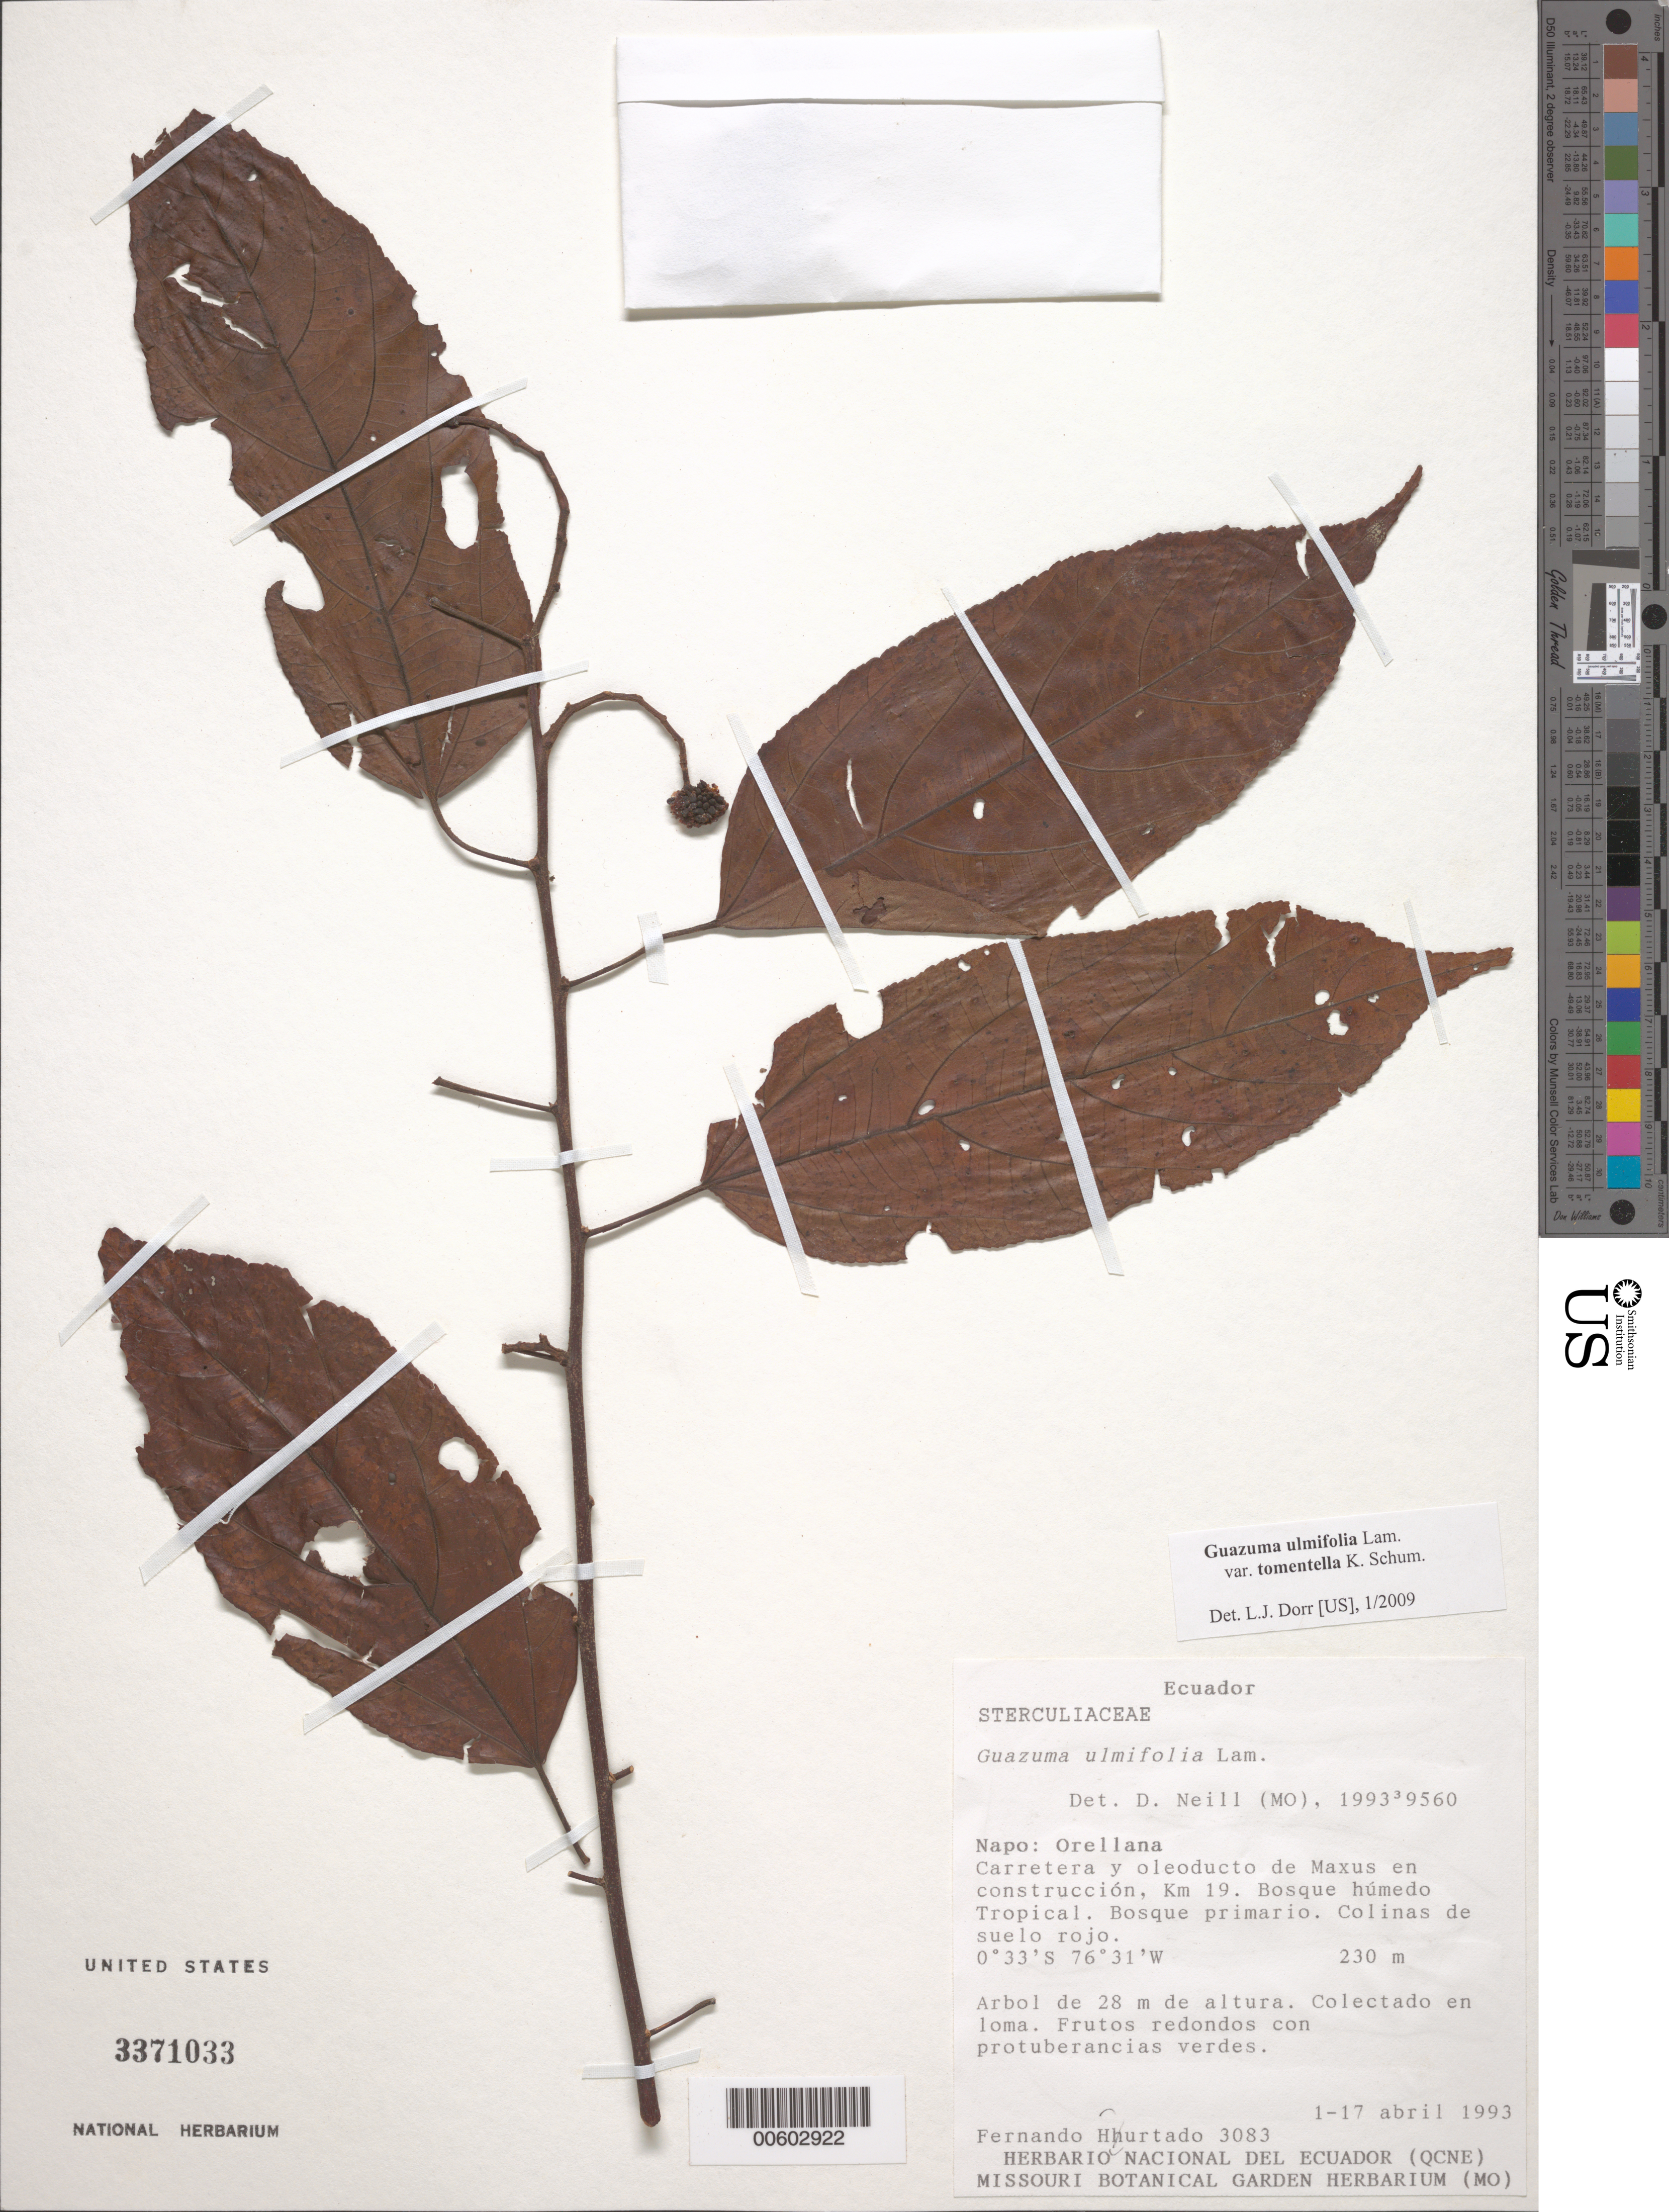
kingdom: Plantae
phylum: Tracheophyta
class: Magnoliopsida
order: Malvales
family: Malvaceae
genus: Guazuma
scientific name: Guazuma ulmifolia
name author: Lam.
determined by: Neill, David Alan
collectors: F. Hurtado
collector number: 3083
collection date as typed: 01 Apr 1993 to 17 Apr 1993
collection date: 1993-04-01/1993-04-17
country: Ecuador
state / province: Napo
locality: Orellana. Parque Nacional Yasuní, Carretera y oleoducto de Maxus en construcción, km 19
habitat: Bosque húmedo tropical, bosque primario, colinas de suelo rojo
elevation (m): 230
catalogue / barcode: US 3371033